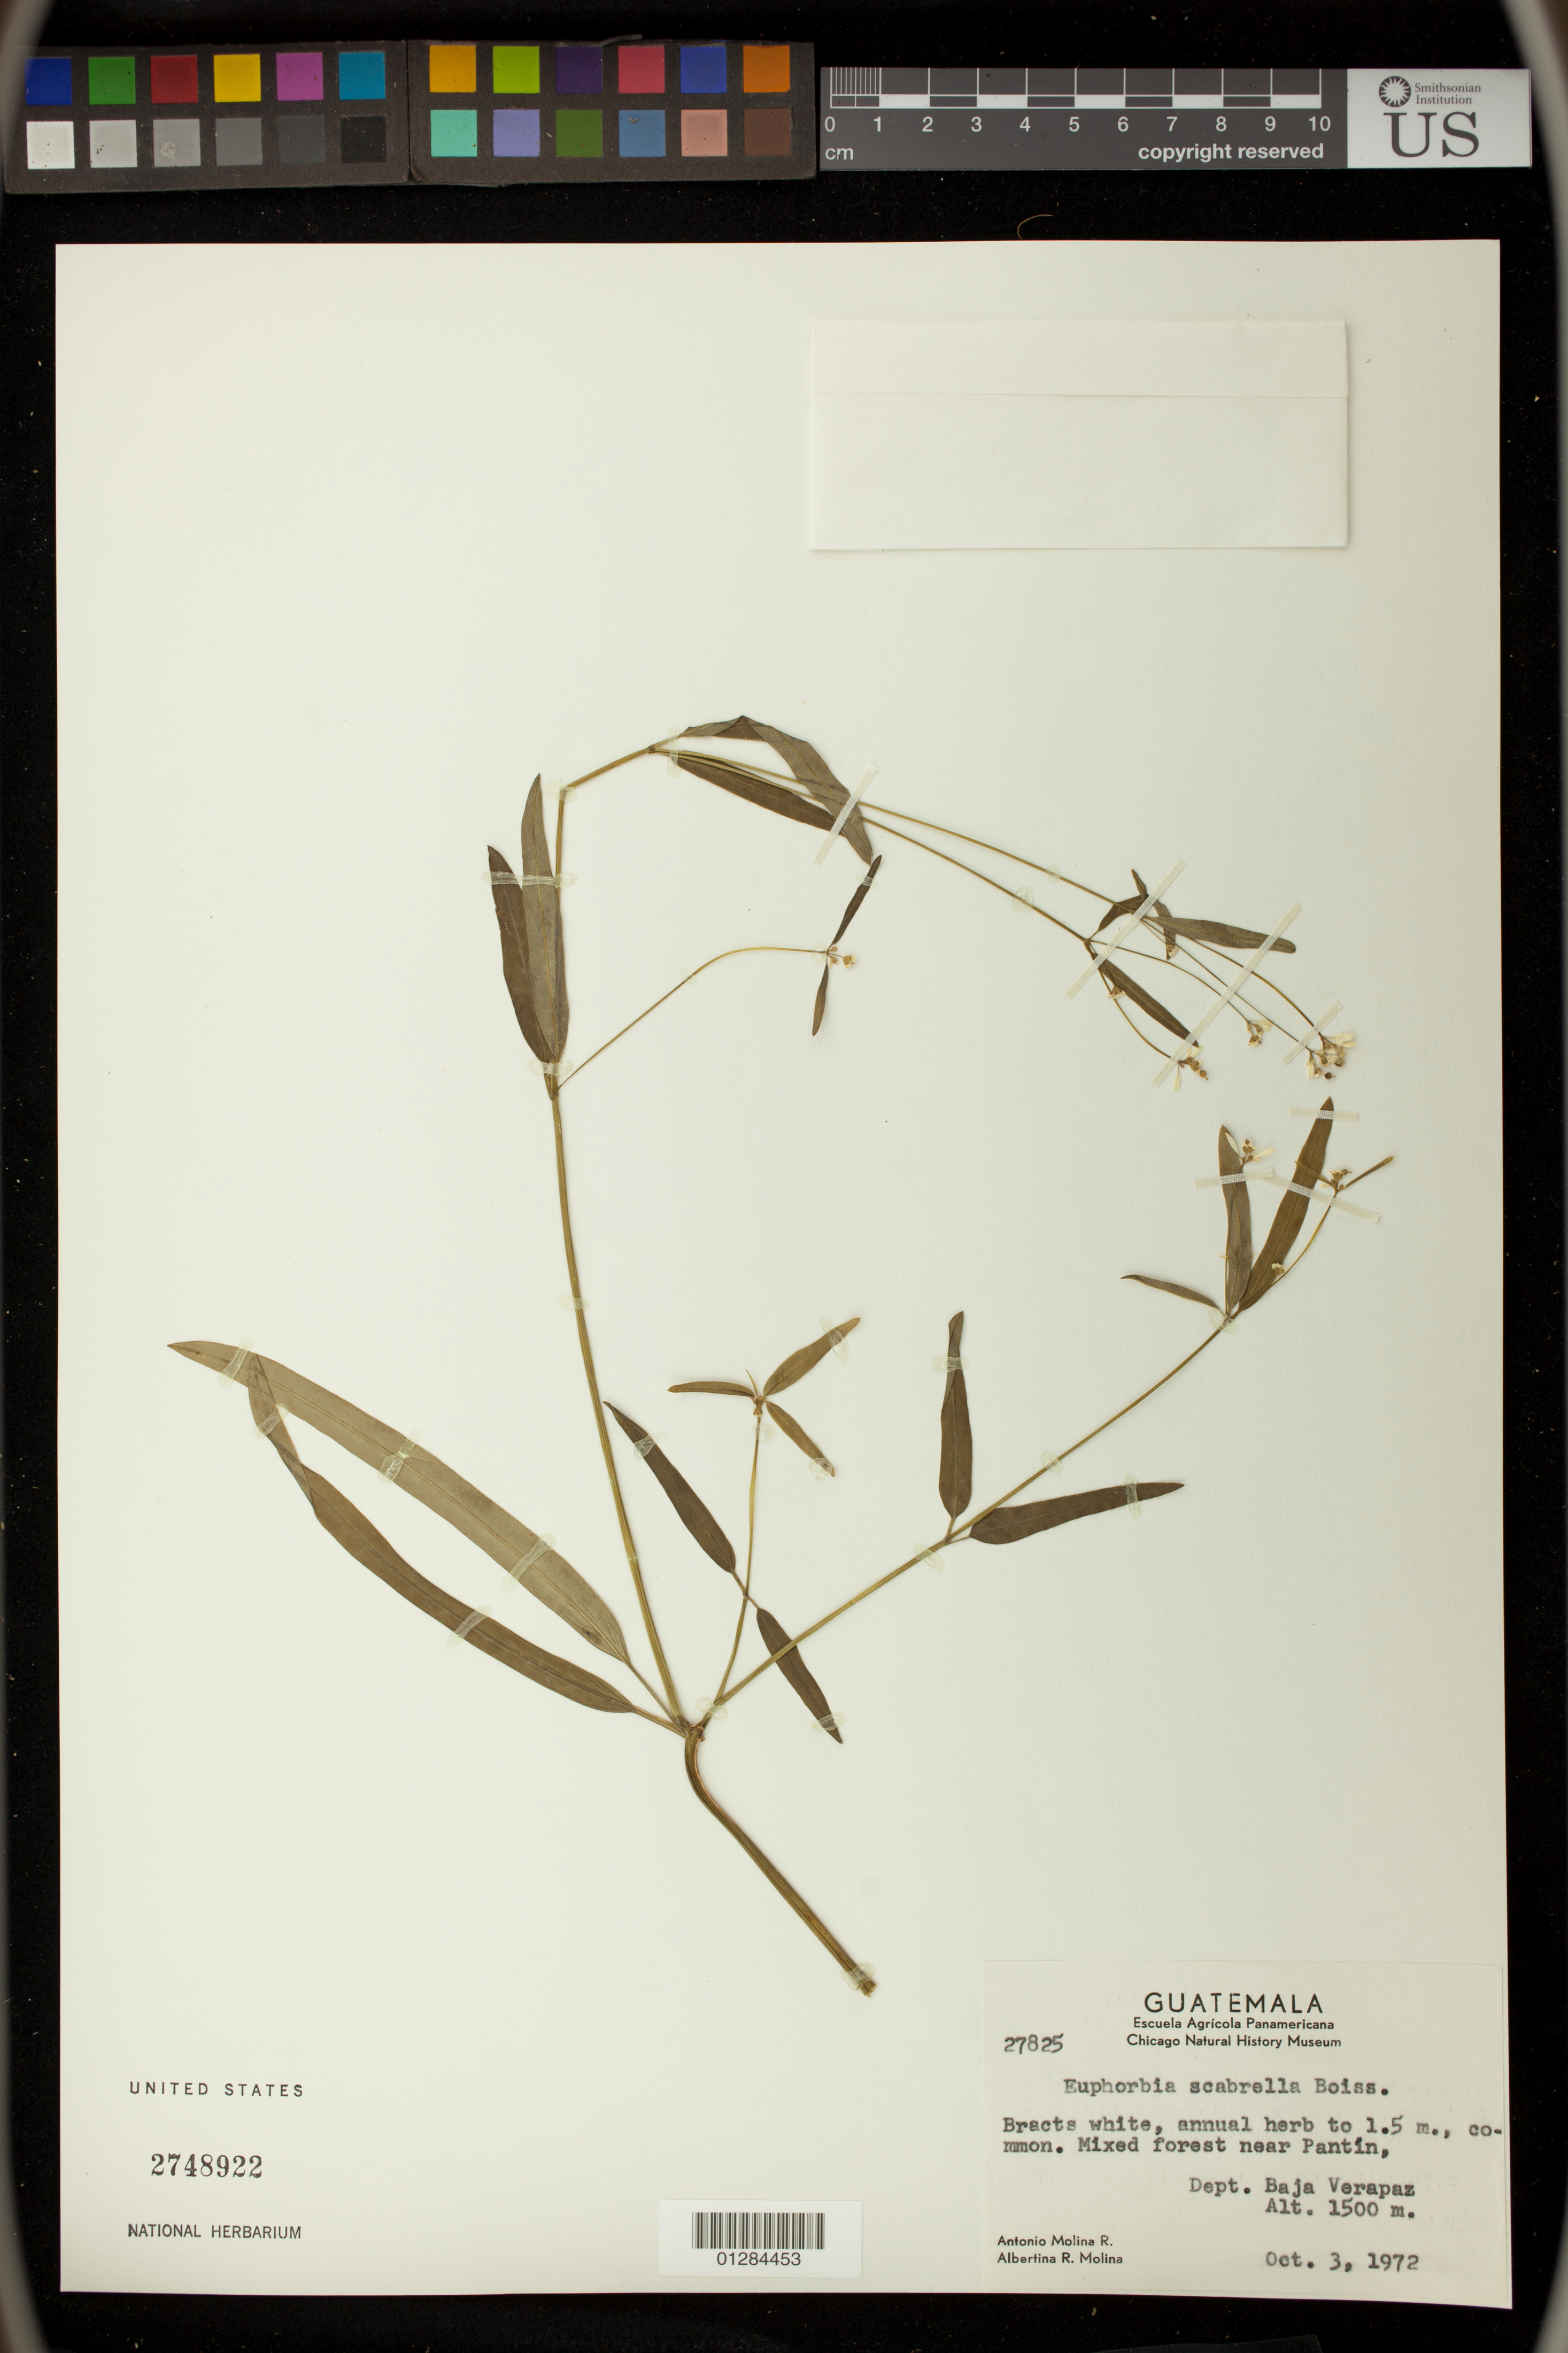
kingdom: Plantae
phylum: Tracheophyta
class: Magnoliopsida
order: Malpighiales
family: Euphorbiaceae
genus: Euphorbia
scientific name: Euphorbia triphylla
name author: (Klotzsch & Garcke) Oudejans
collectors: A. Molina R. & A. R. Molina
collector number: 27825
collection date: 1972-10-03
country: Guatemala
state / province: Baja Verapaz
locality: near Pantin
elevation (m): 1500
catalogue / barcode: US 2748922